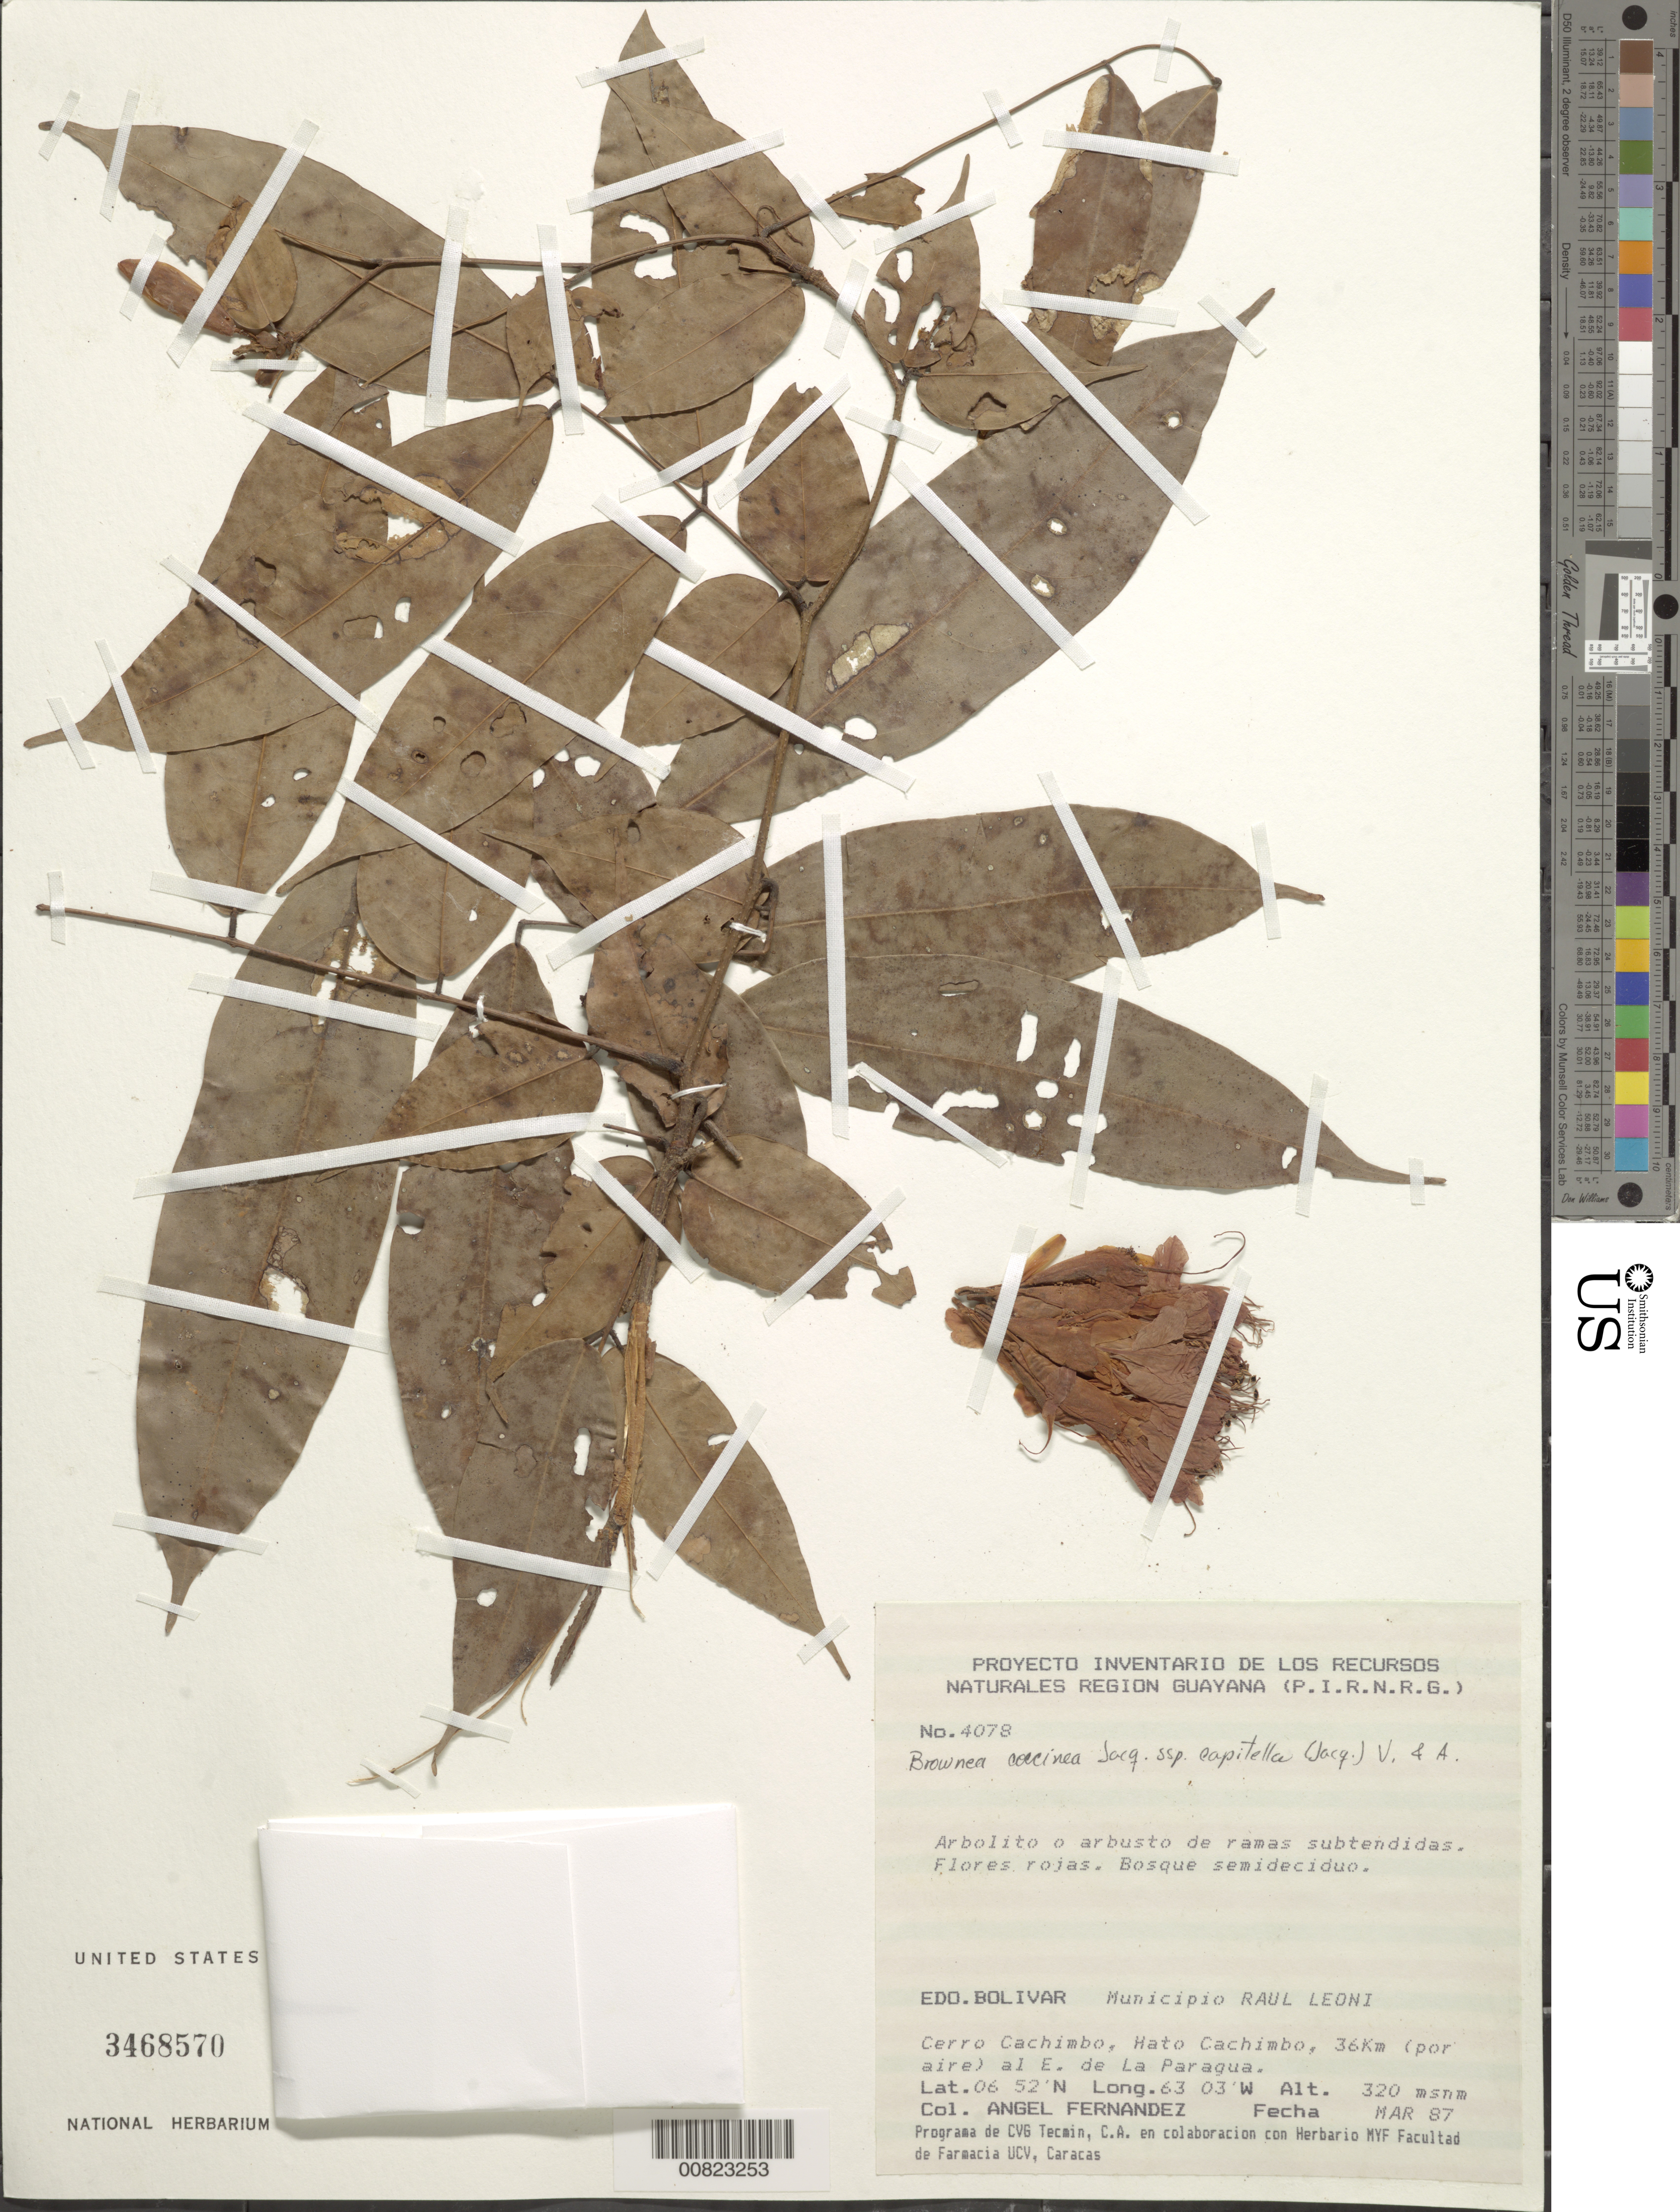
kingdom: Plantae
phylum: Tracheophyta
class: Magnoliopsida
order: Fabales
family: Fabaceae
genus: Brownea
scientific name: Brownea coccinea subsp. capitella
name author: (Jacq.) D. Velásquez & G. Agostini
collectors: A. Fernández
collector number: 4078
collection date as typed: Mar-87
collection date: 1987-03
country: Venezuela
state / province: Bolívar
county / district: Angostura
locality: Mun. Raúl Leoni [=Angostura], Cerro Cachimbo, Hato Cachimbo, 36 km (por aire) E de La Paragua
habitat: Bosque semideciduo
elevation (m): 320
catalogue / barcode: US 3468570